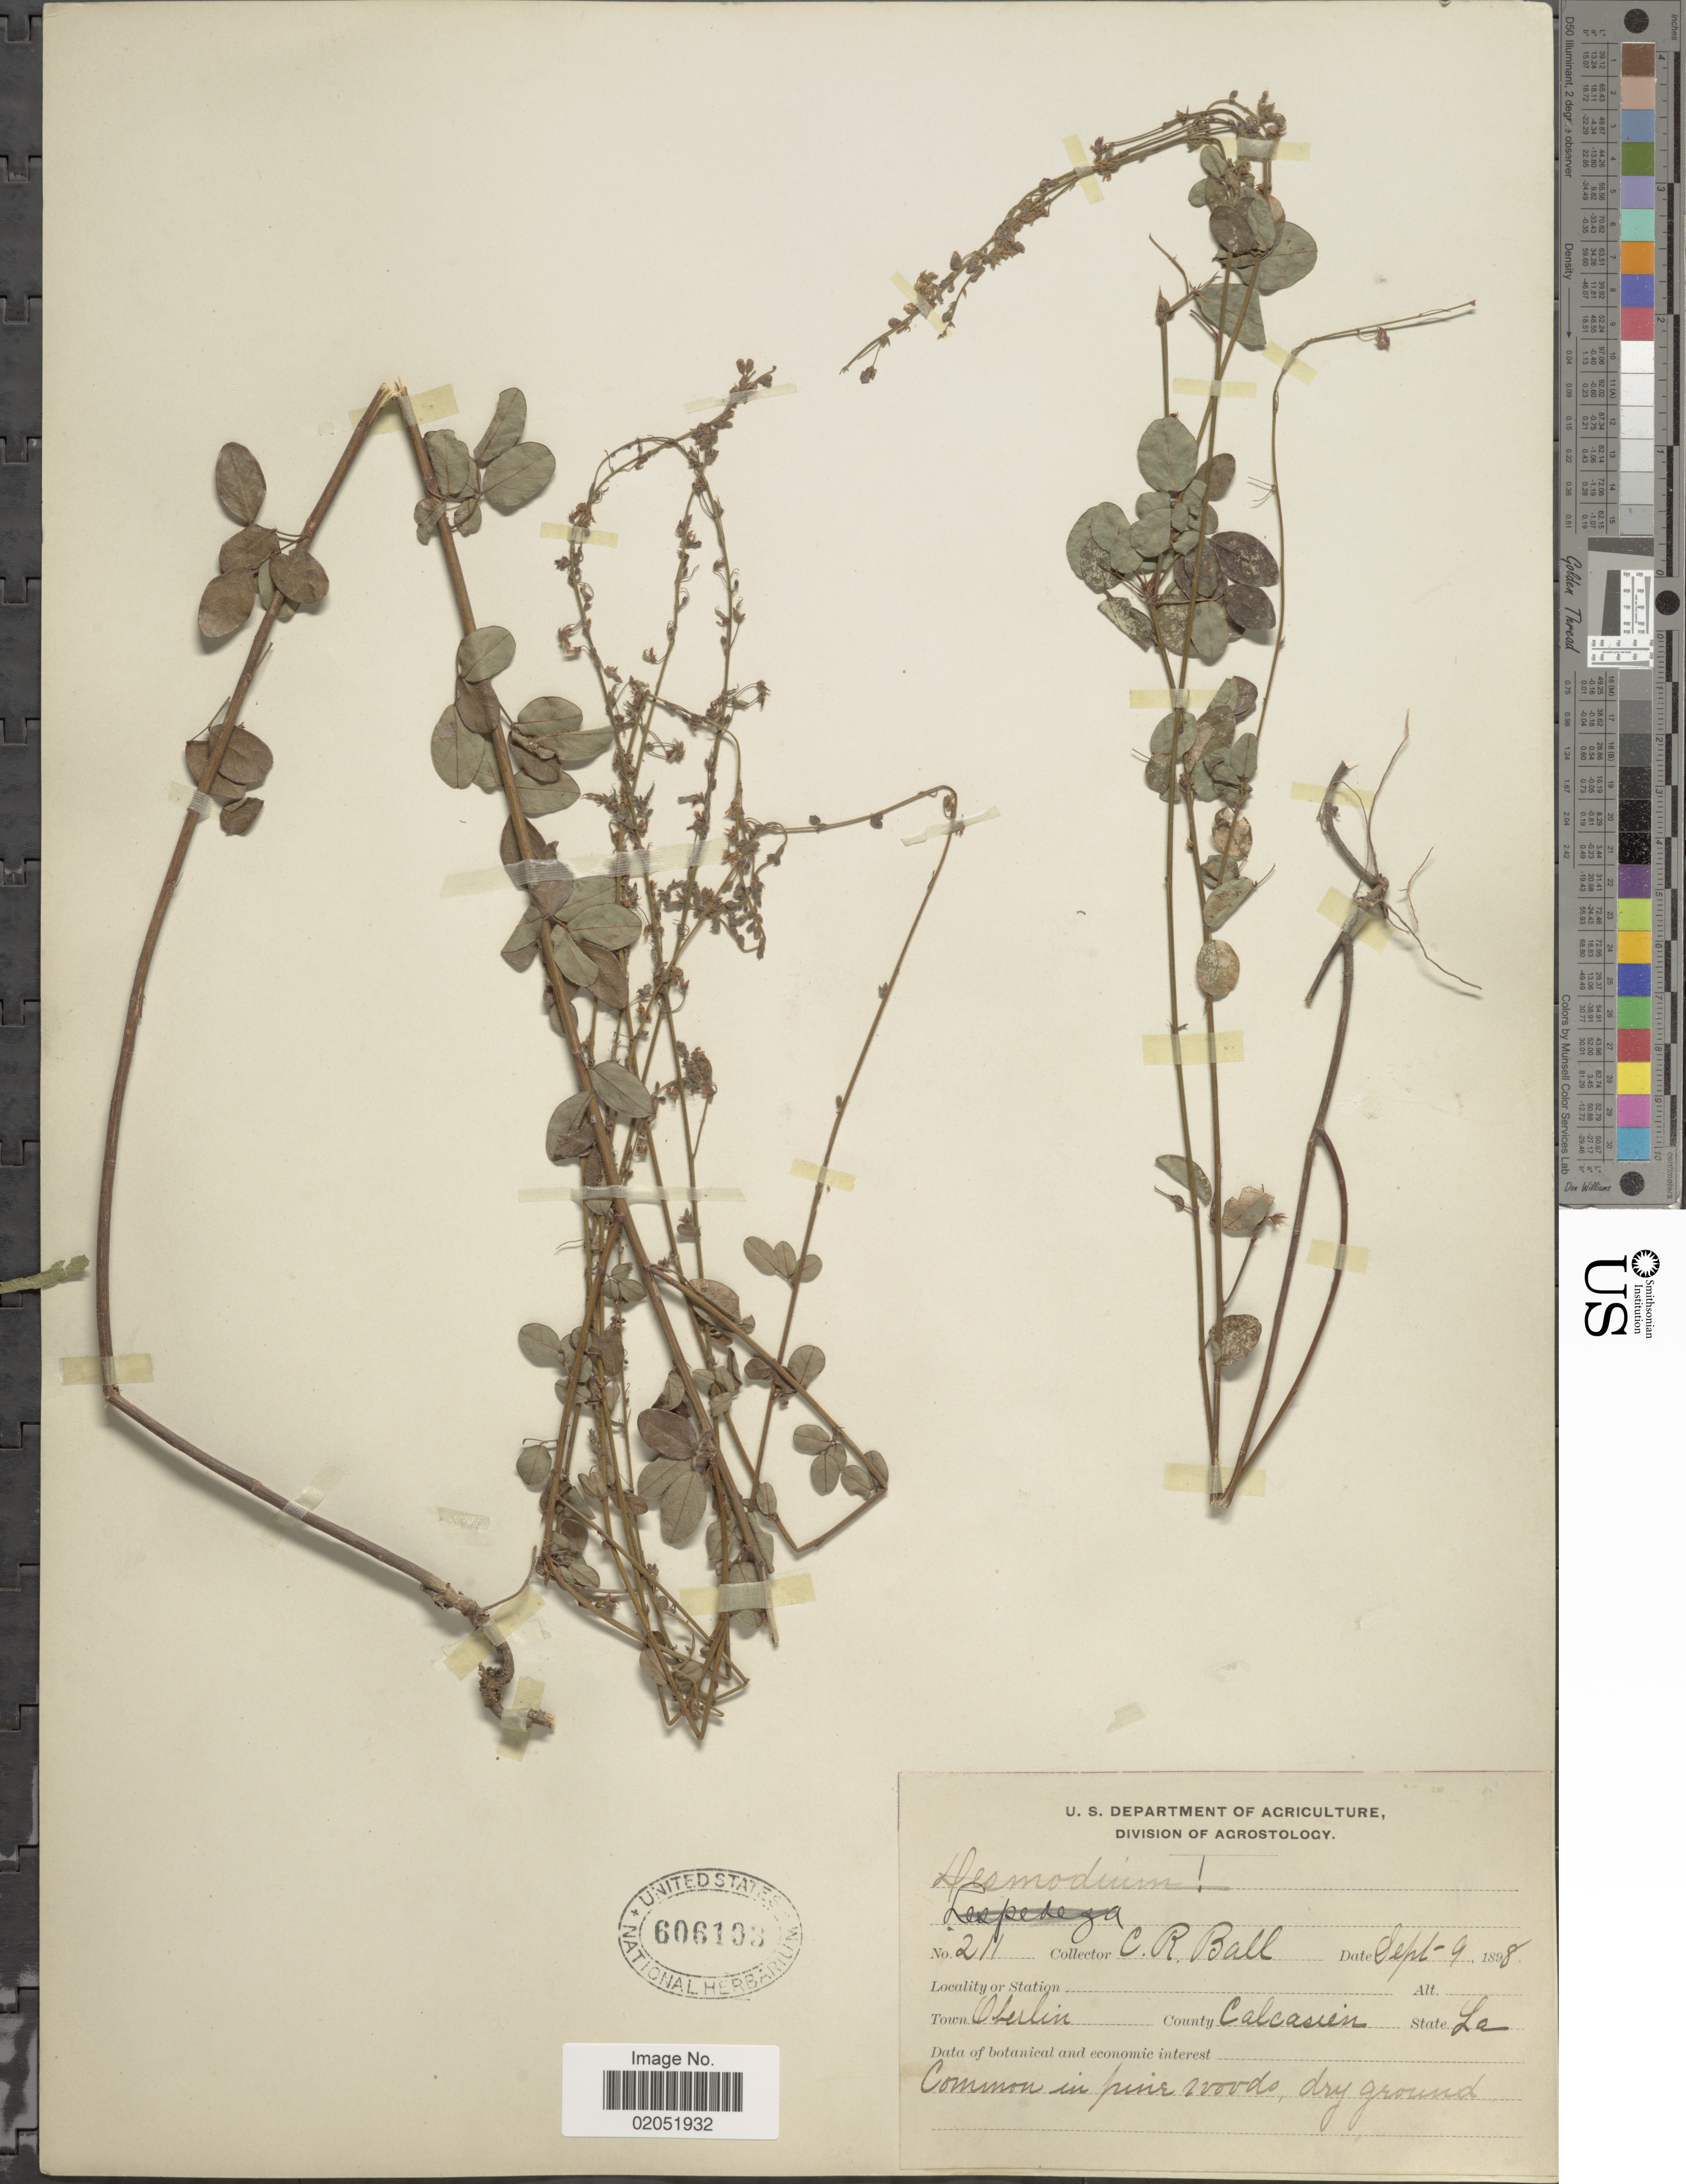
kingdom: Plantae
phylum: Tracheophyta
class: Magnoliopsida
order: Fabales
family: Fabaceae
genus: Desmodium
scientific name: Desmodium sp.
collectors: C. R. Ball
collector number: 211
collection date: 1898-09-09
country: United States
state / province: Louisiana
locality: Town Oberlin, County Calcasieu, State La.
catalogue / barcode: US 606103